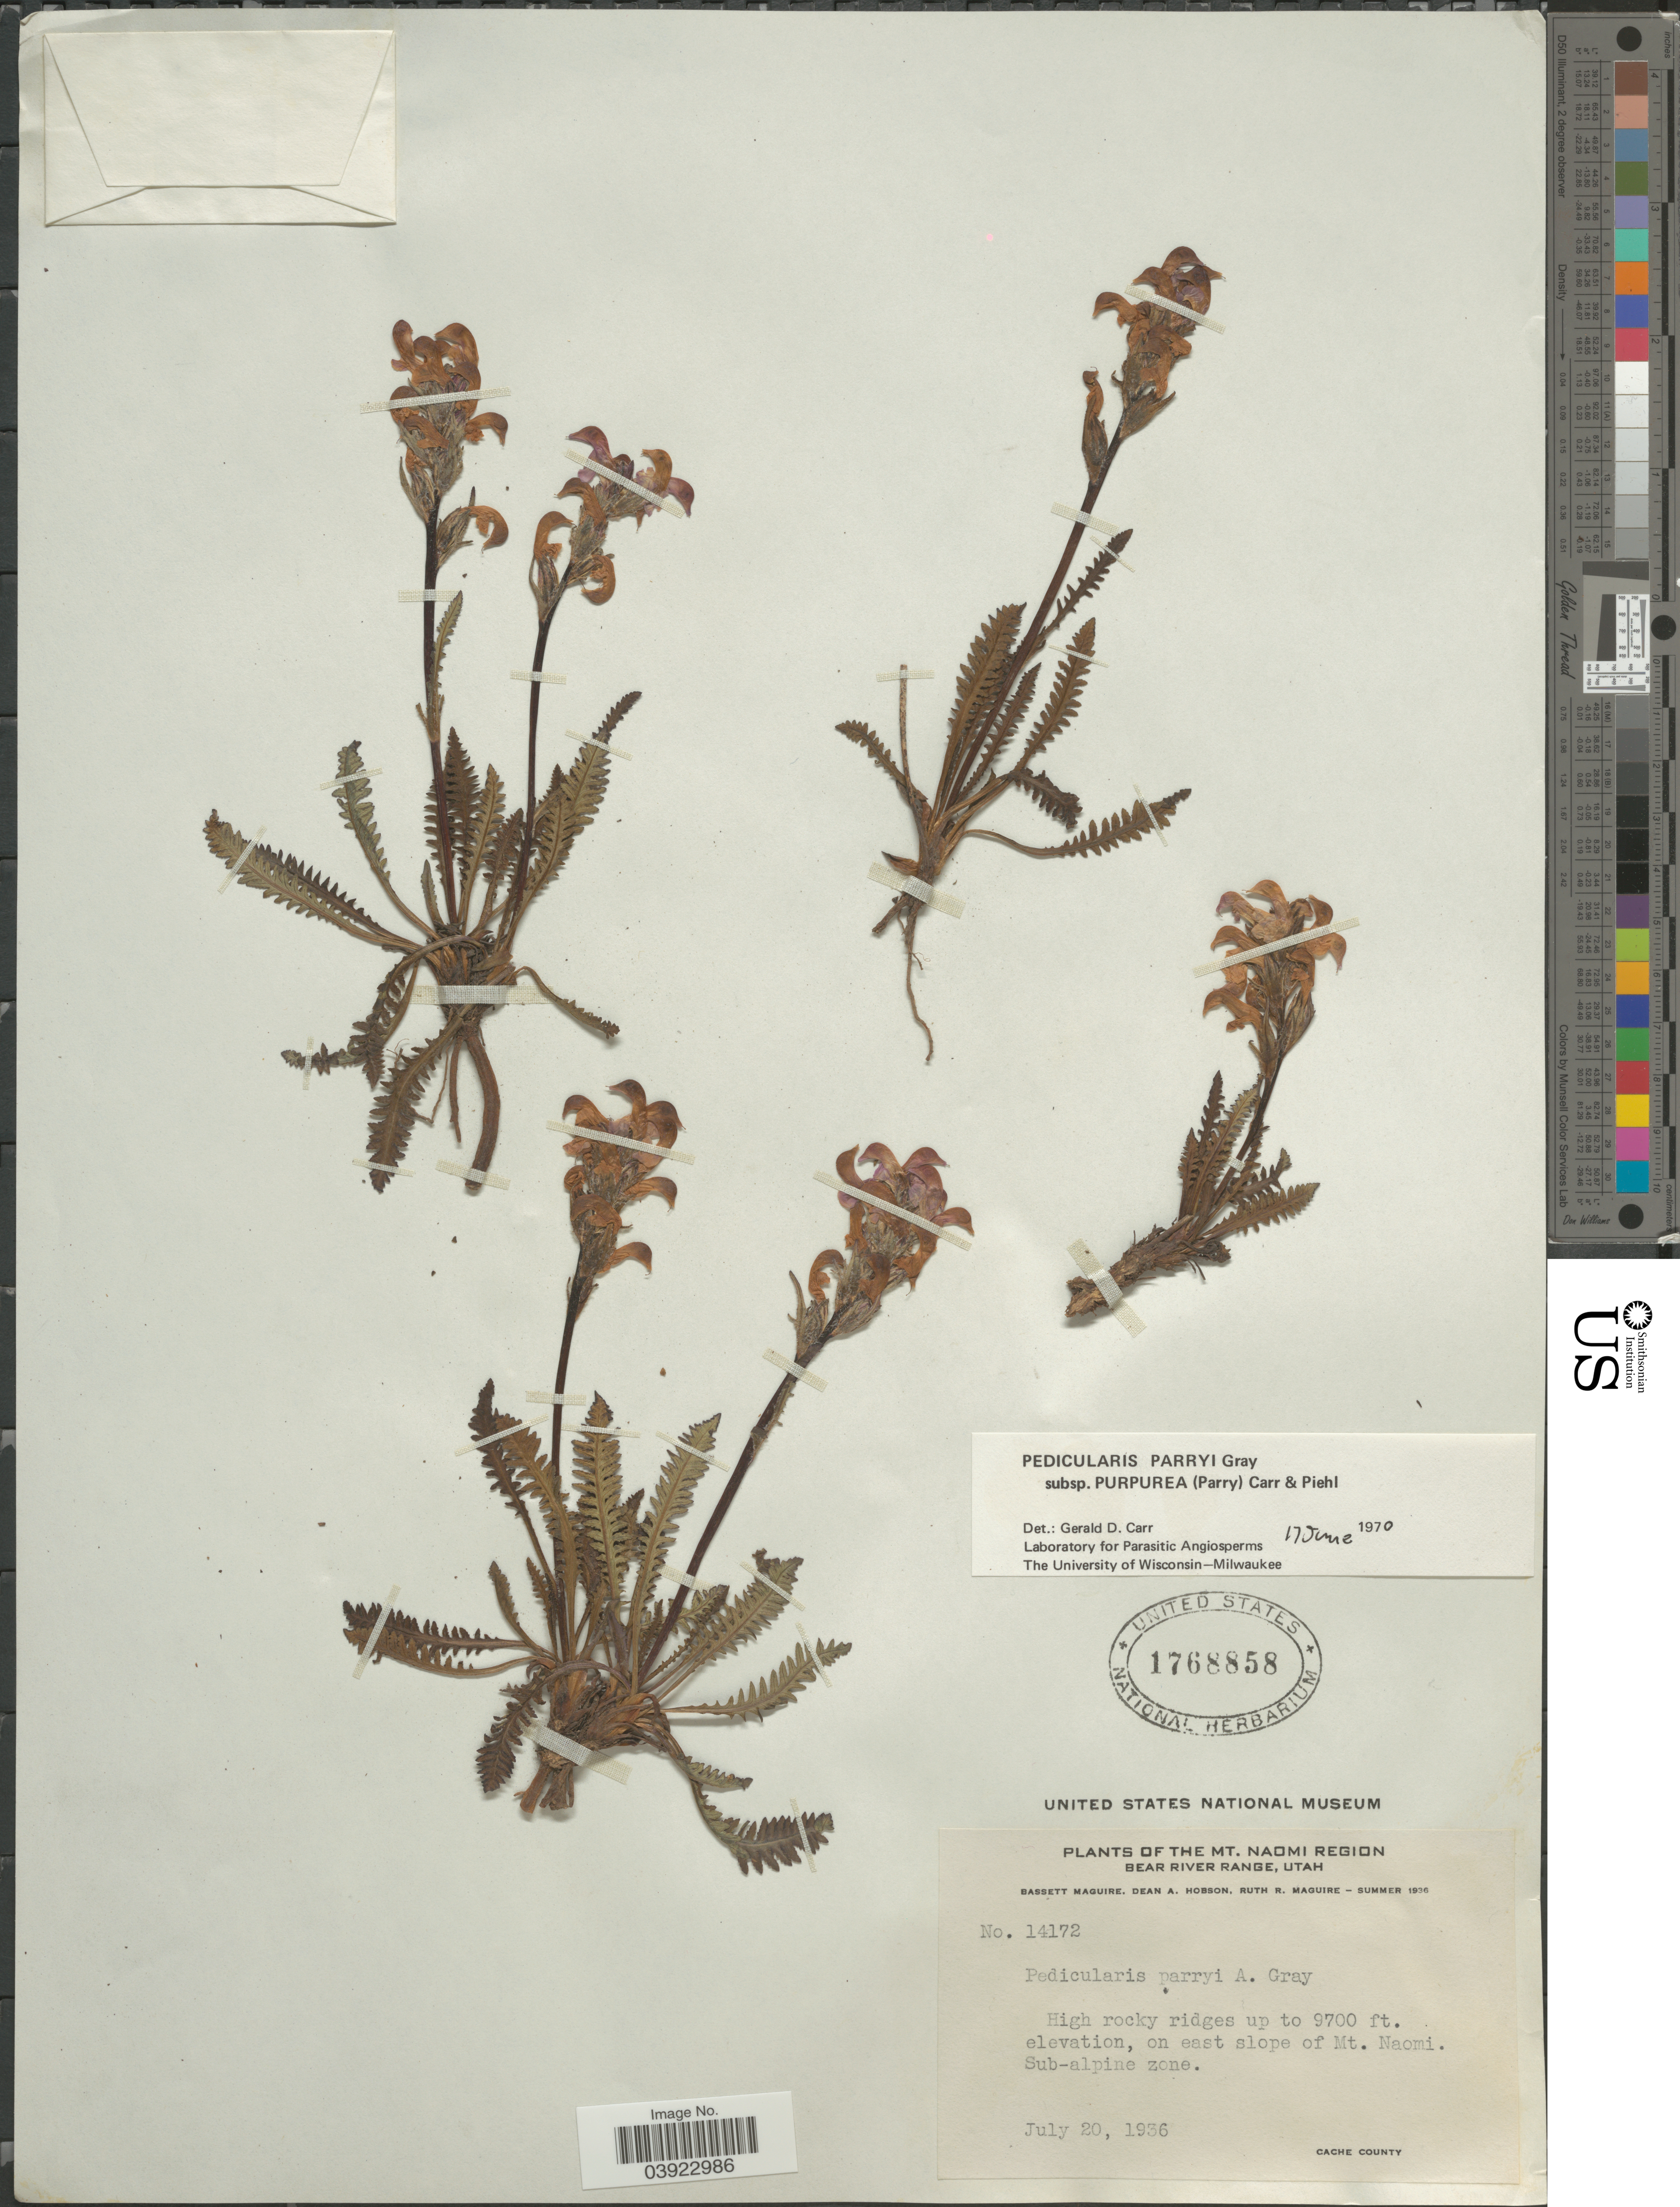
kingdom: Plantae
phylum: Tracheophyta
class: Magnoliopsida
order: Lamiales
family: Orobanchaceae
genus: Pedicularis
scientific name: Pedicularis parryi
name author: A. Gray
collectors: B. Maguire, D. Hobson & R. R. Maguire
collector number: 14172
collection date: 1936-07-20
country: United States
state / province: Utah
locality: The Mt. Naomi Region. Bear River Range. On east slope of Mt. Naomi. Sub-alpine zone. Cache County.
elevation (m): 2957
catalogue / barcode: US 1768858